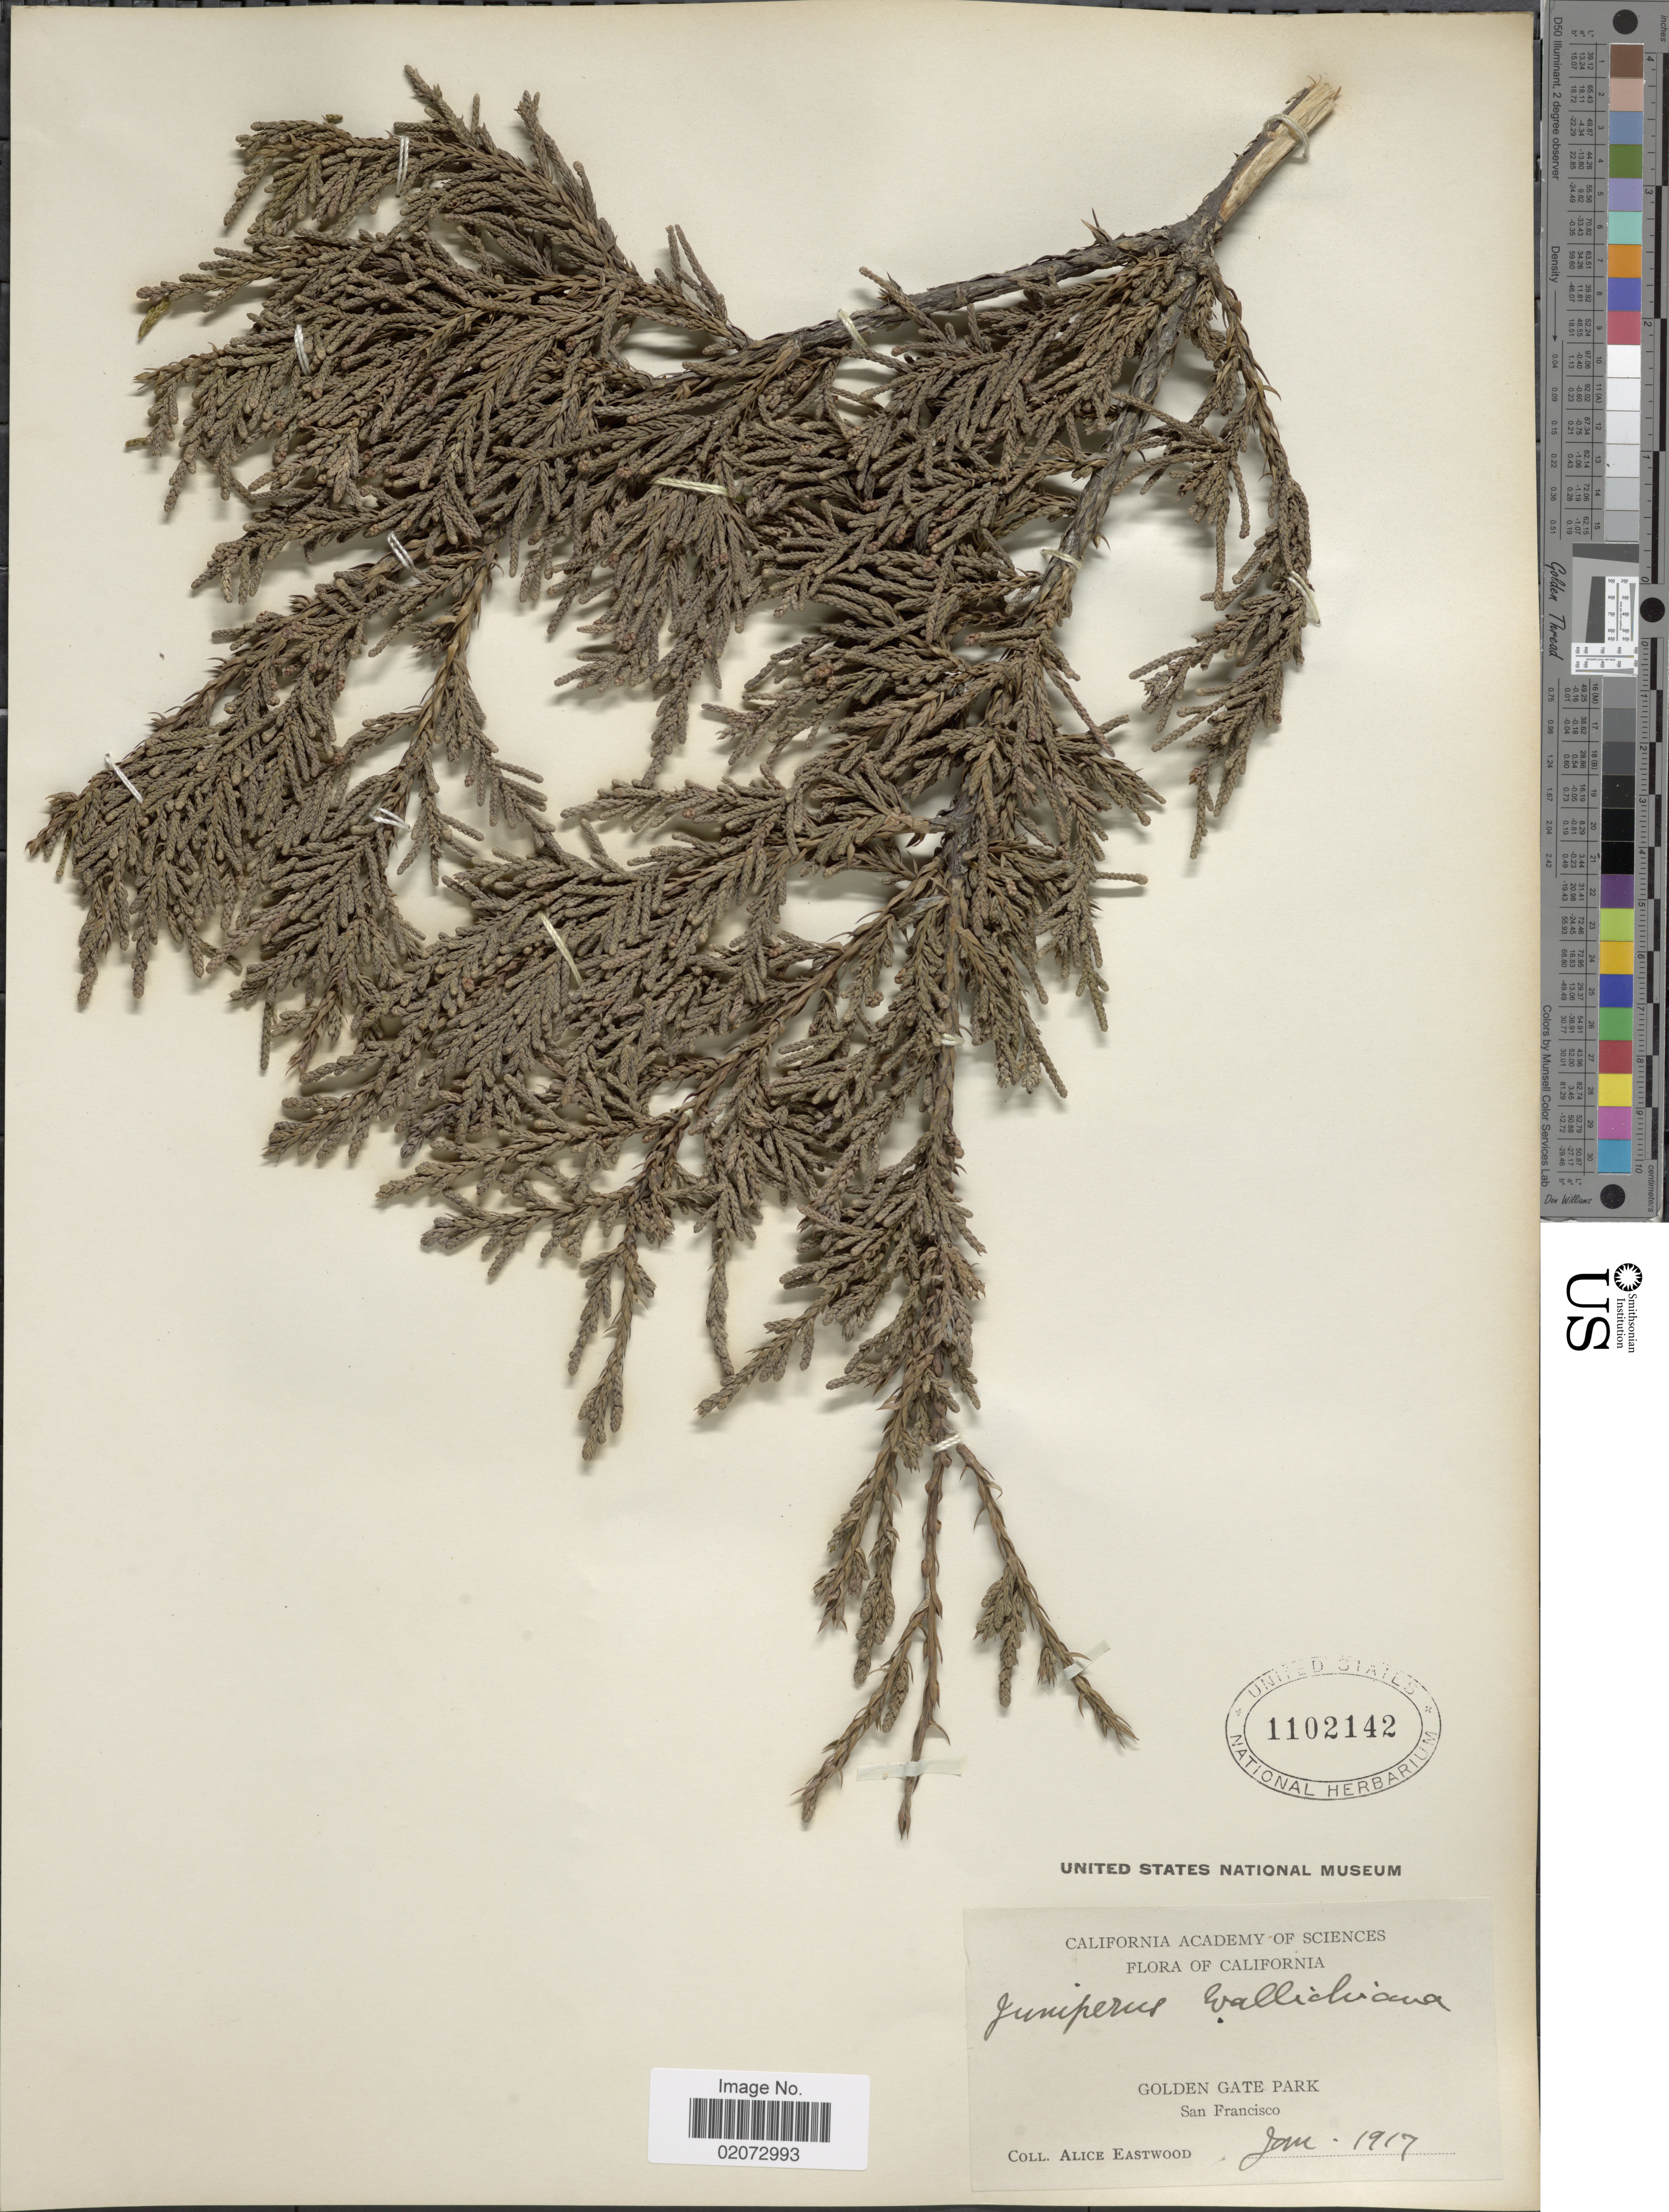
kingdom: Plantae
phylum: Tracheophyta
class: Pinopsida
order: Pinales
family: Cupressaceae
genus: Juniperus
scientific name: Juniperus wallichiana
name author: Hook. f. & Thomson ex E. Brandis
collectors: A. Eastwood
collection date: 1917-01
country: United States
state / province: California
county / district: San Francisco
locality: California. Golden Gate Park, San Francisco.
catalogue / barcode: US 1102142